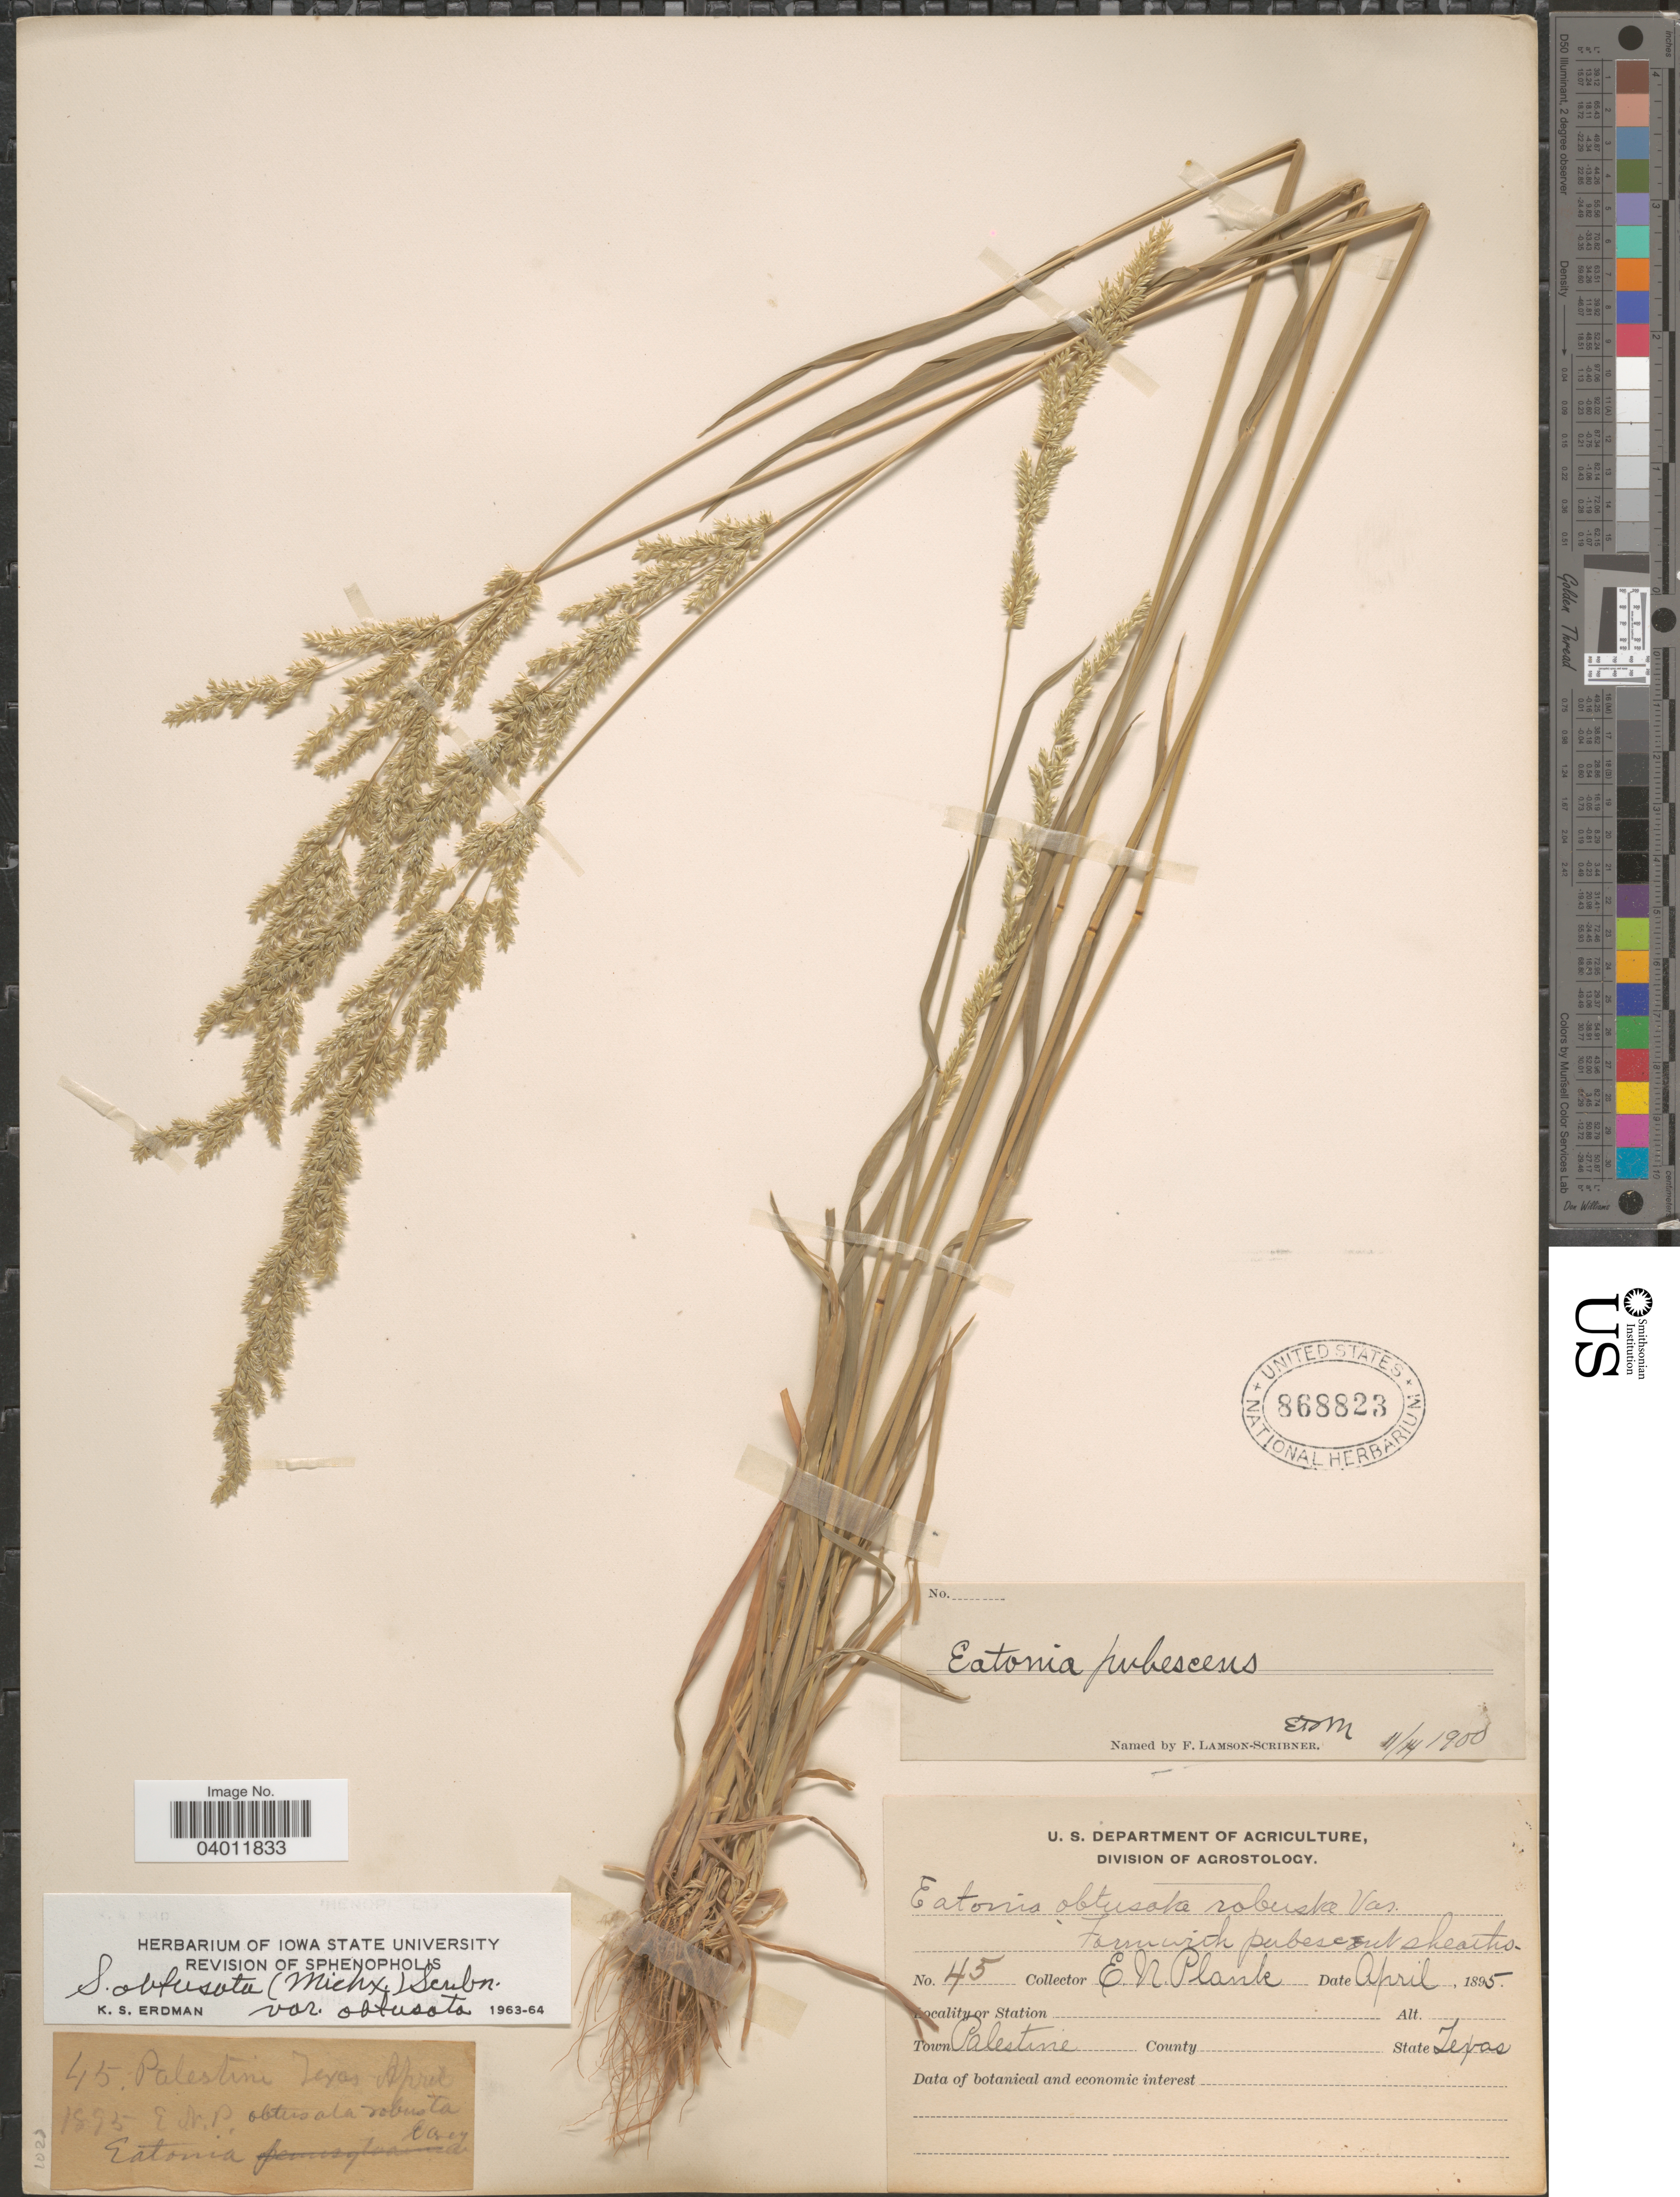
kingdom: Plantae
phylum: Tracheophyta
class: Liliopsida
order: Poales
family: Poaceae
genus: Sphenopholis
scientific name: Sphenopholis obtusata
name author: (Michx.) Scribn.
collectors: E. Plank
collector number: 45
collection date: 1895-04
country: United States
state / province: Texas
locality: Town Palestine.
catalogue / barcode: US 868823